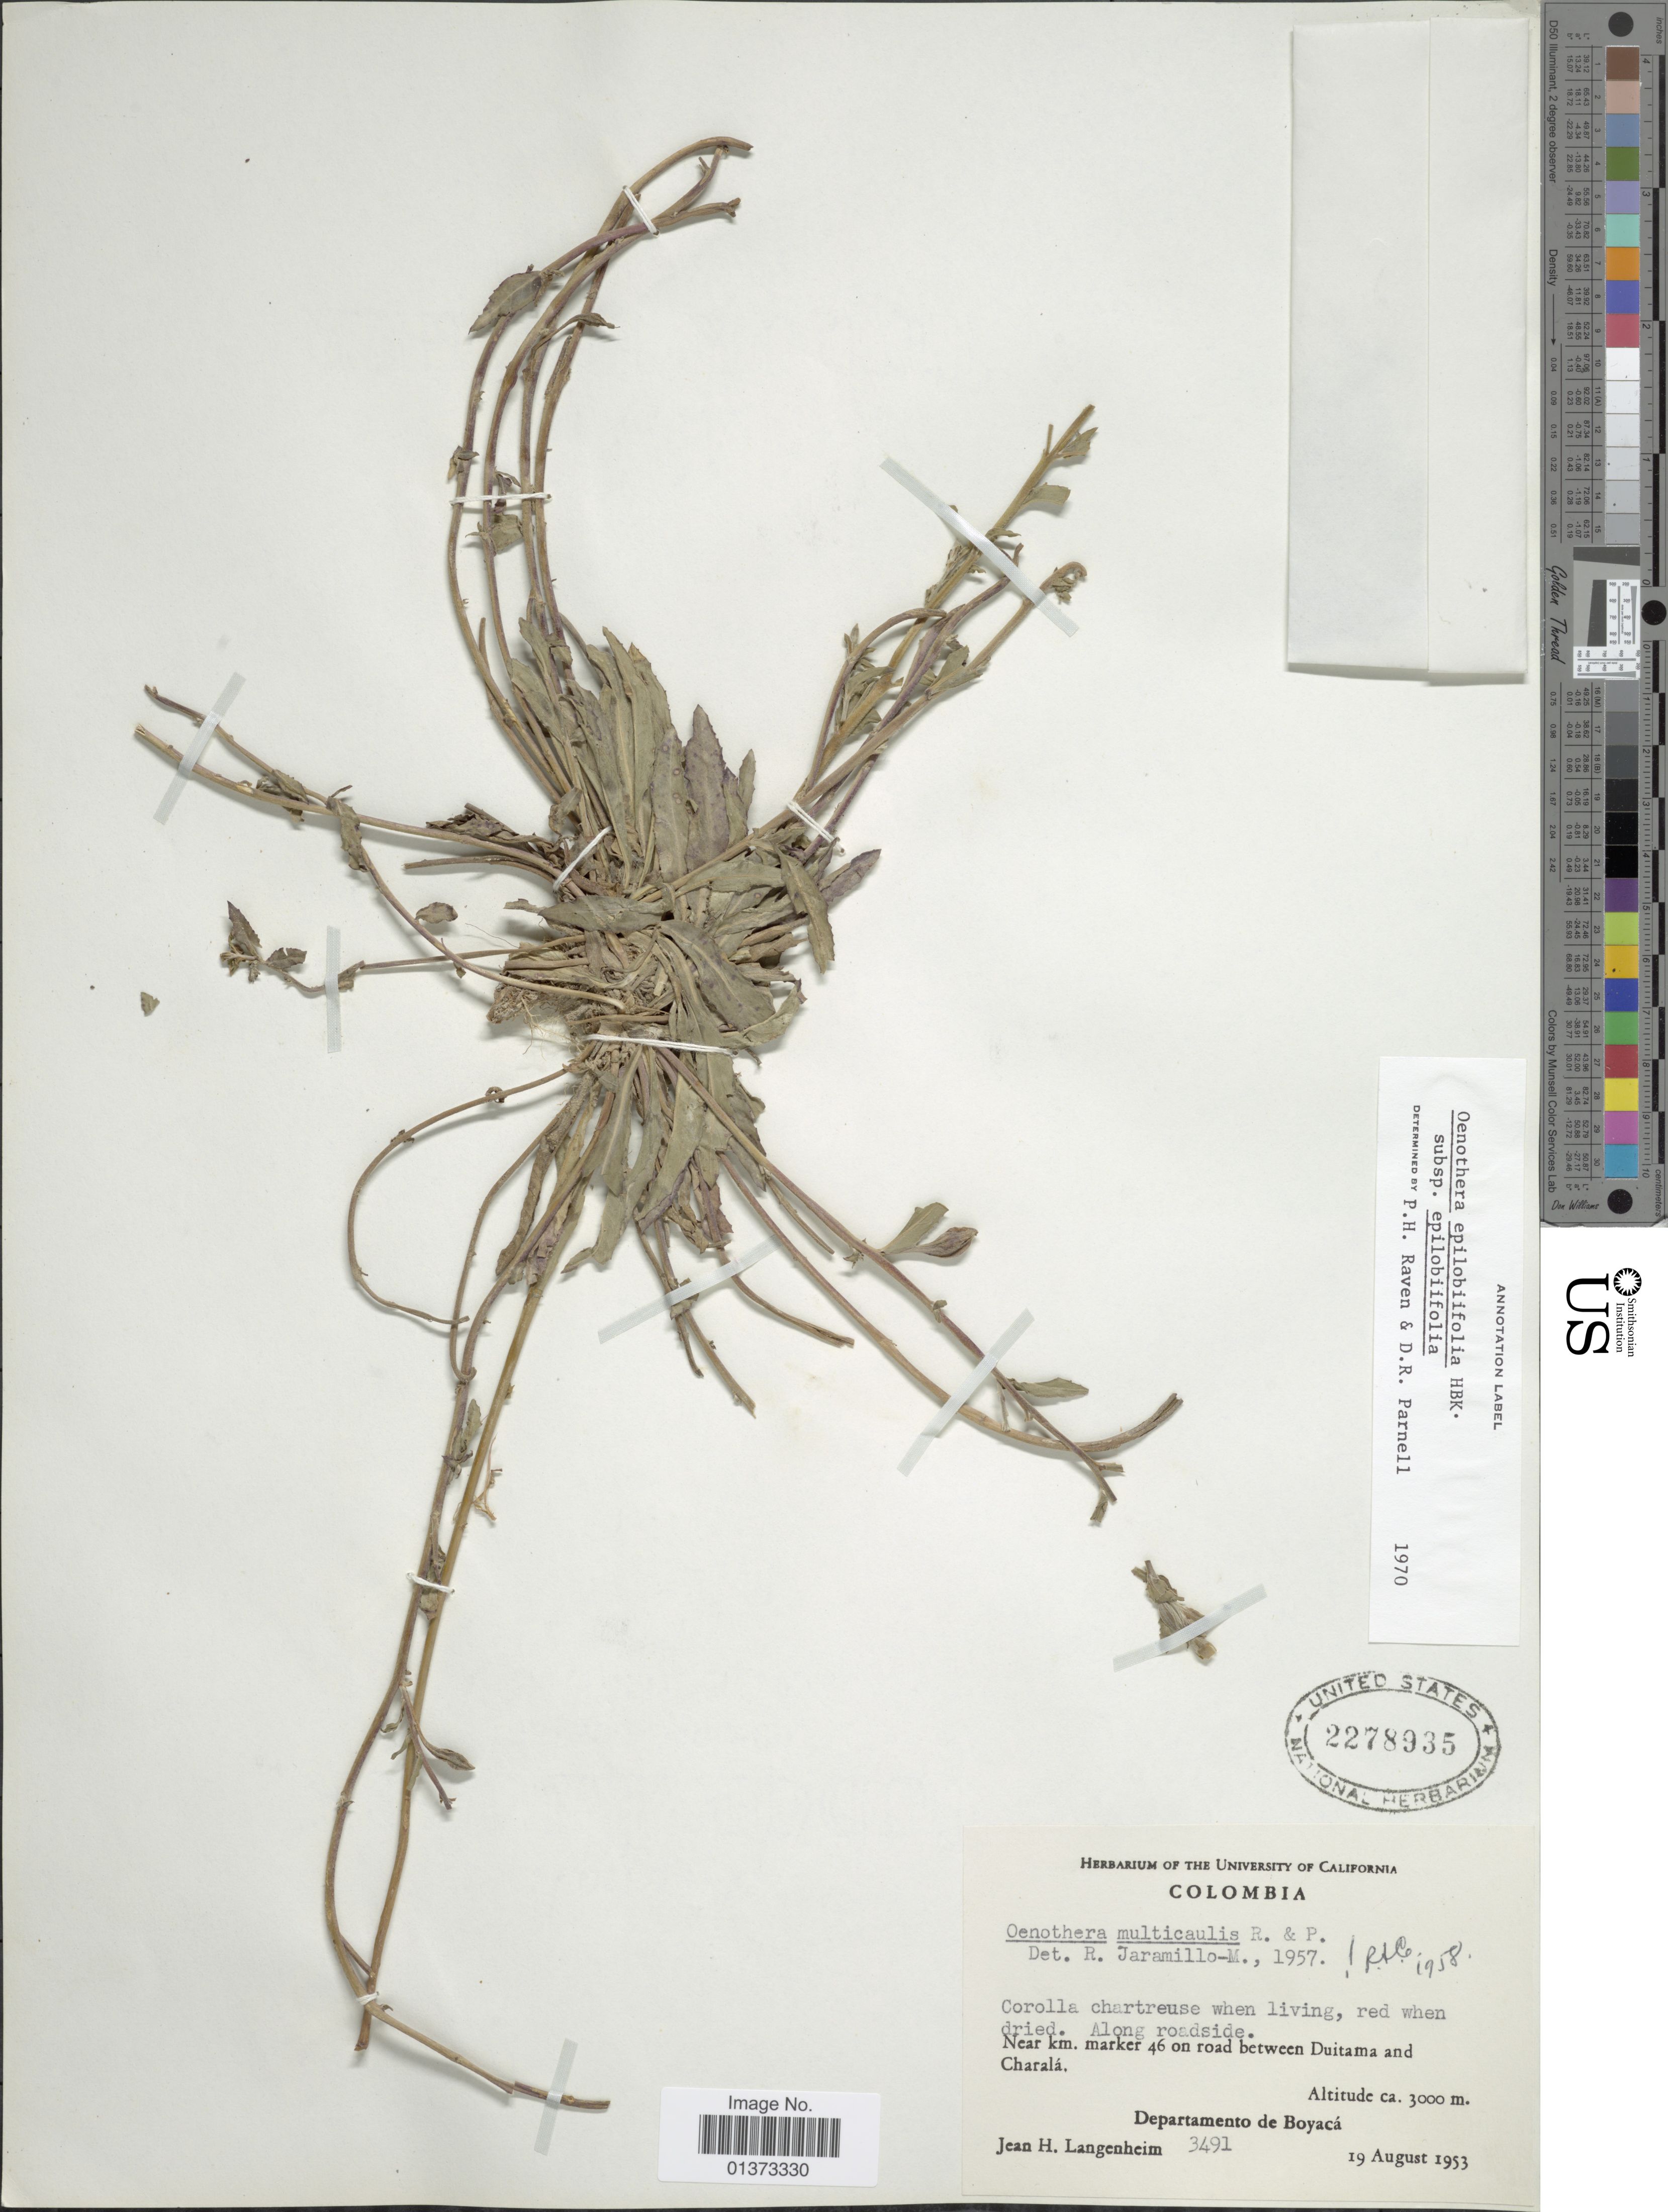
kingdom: Plantae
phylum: Tracheophyta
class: Magnoliopsida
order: Myrtales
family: Onagraceae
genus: Oenothera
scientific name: Oenothera epilobiifolia subsp. epilobiifolia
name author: Kunth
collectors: J. H. Langenheim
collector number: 3491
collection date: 1953-08-19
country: Colombia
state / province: Boyacá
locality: Near km. marker 46 on road between Duitama and Charalá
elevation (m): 3000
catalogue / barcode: US 2278935